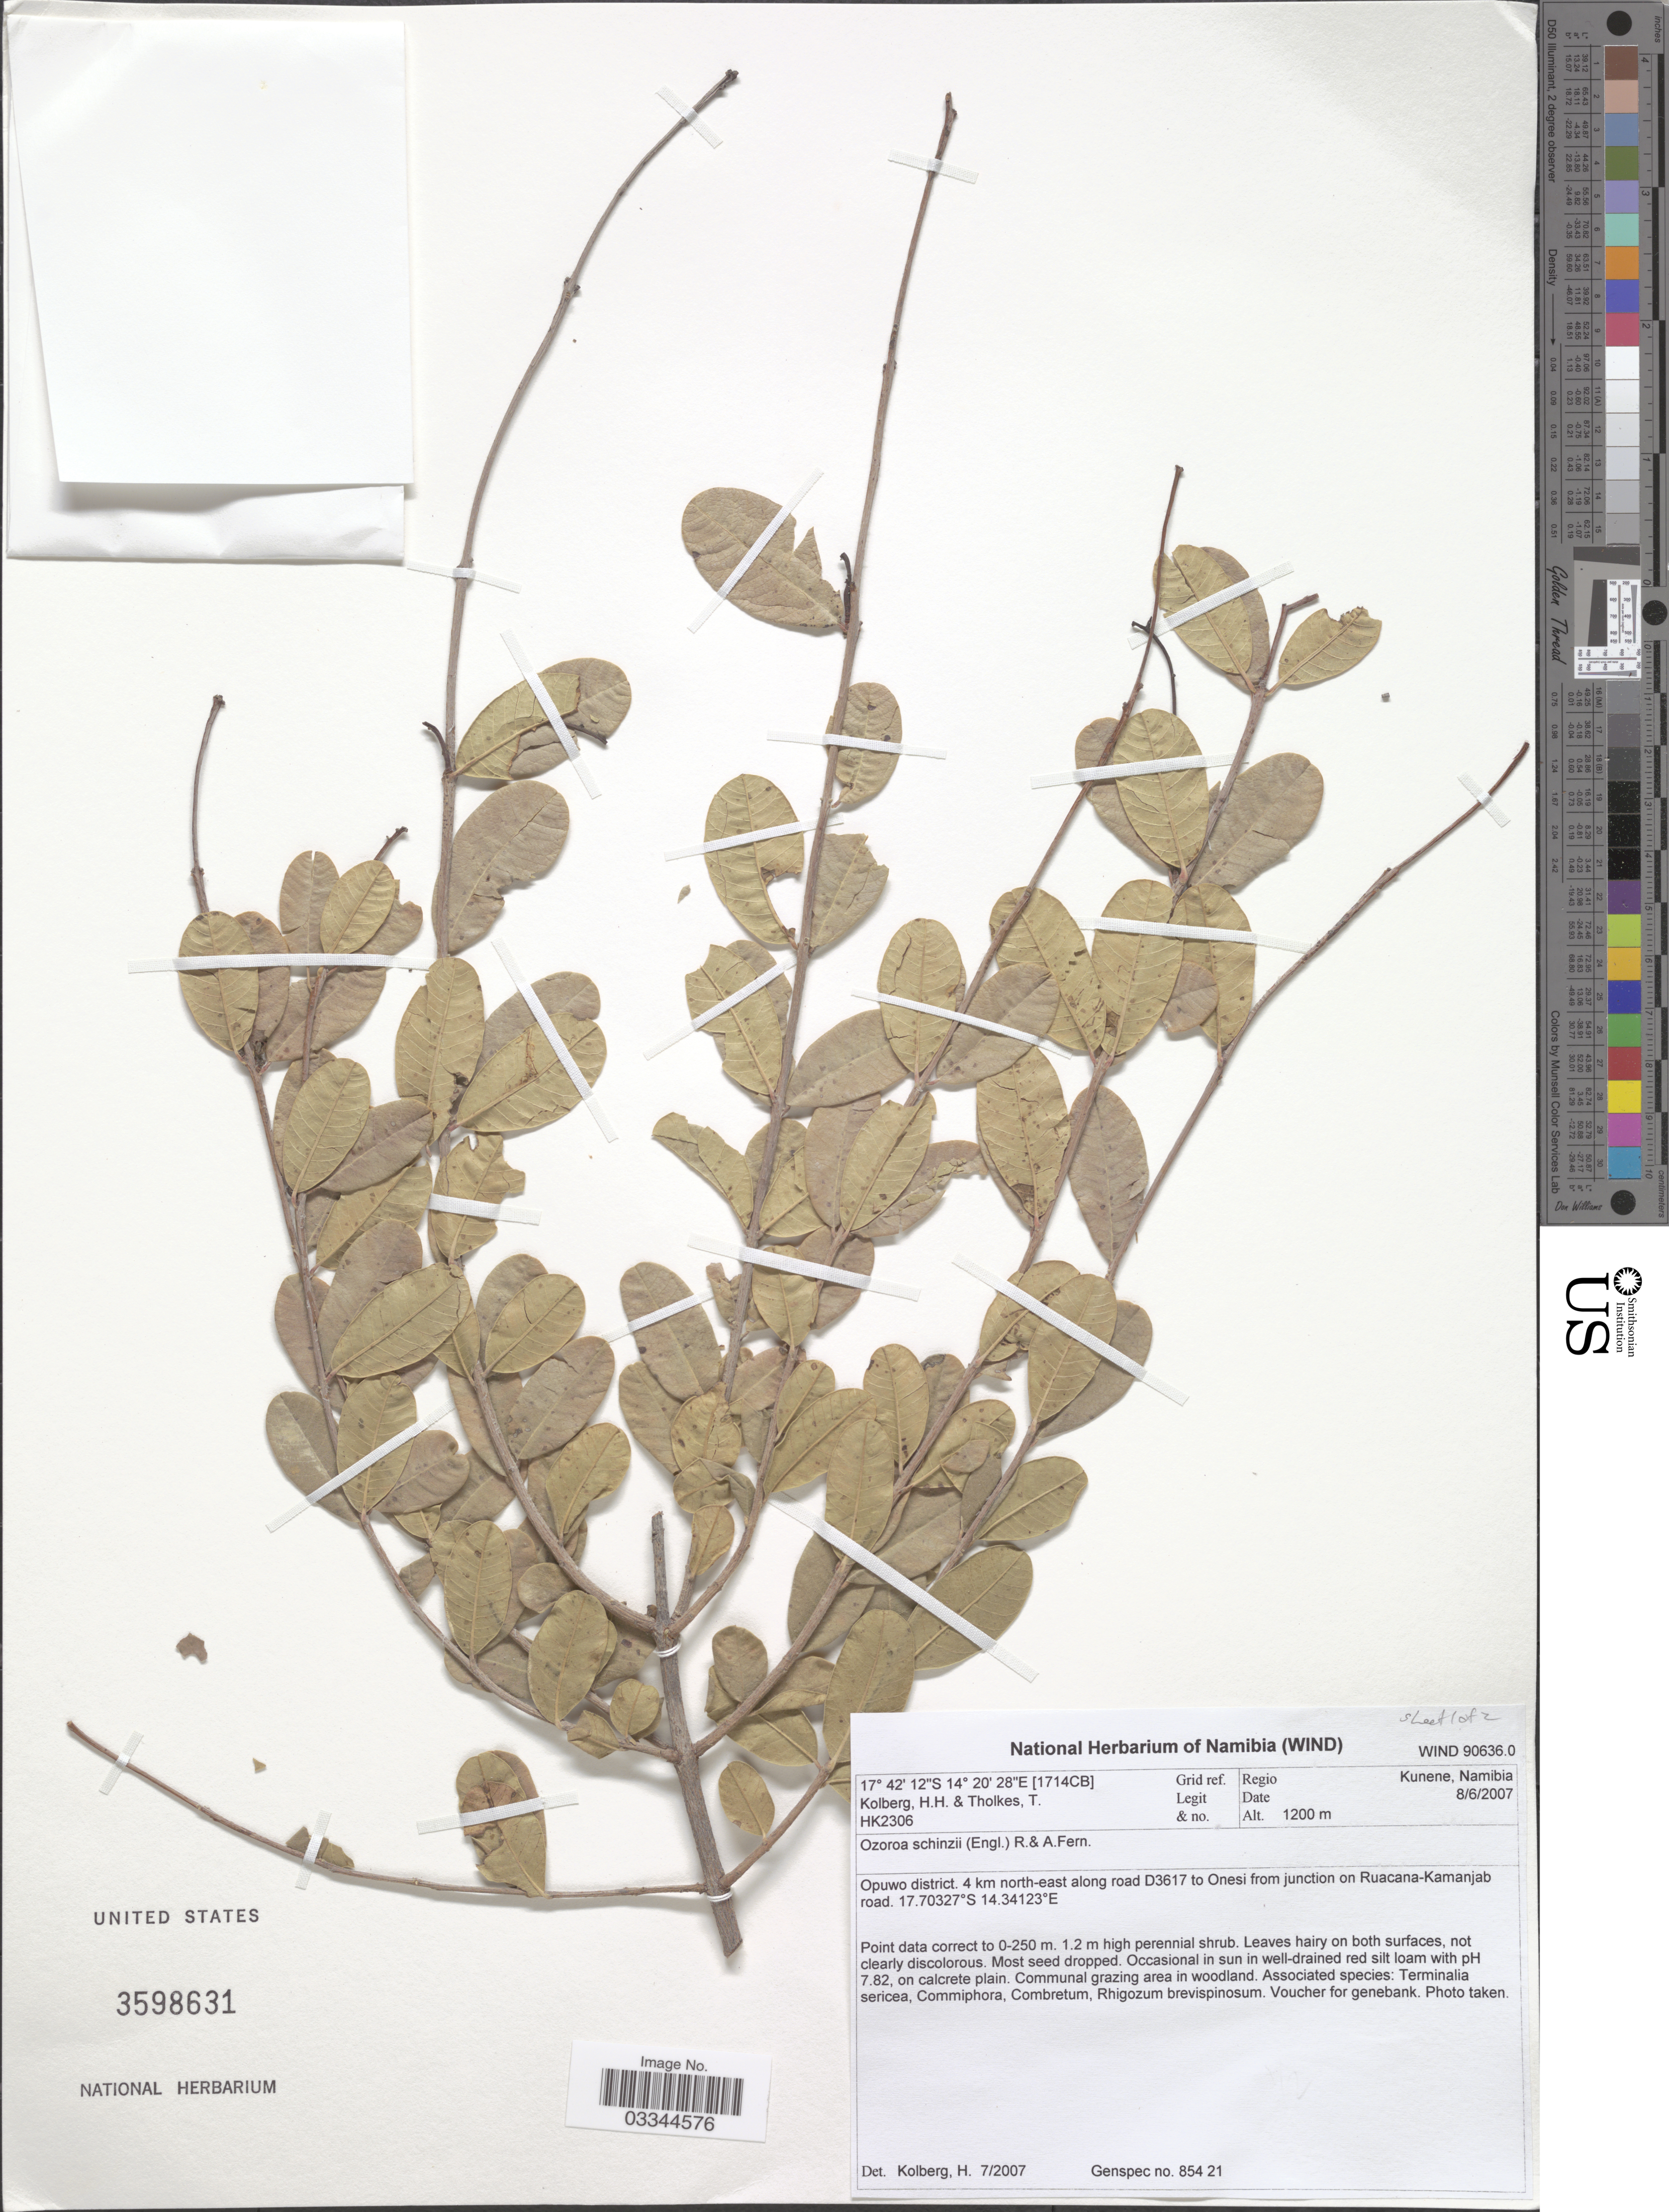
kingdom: Plantae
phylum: Tracheophyta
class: Magnoliopsida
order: Sapindales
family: Anacardiaceae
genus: Ozoroa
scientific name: Ozoroa schinzii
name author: (Engl.) R. Fern. & A. Fern.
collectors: H. H. Kolberg & T. Tholkes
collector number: HK2306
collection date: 2007-06-08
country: Namibia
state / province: Kunene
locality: [1714CB] Grid ref. Regio Kunene, Namibia. Opuwo district. 4 km north-east along road D3617 to Onesi from junction on Ruacana-Kamanjab road.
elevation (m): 1200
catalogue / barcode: US 3598631